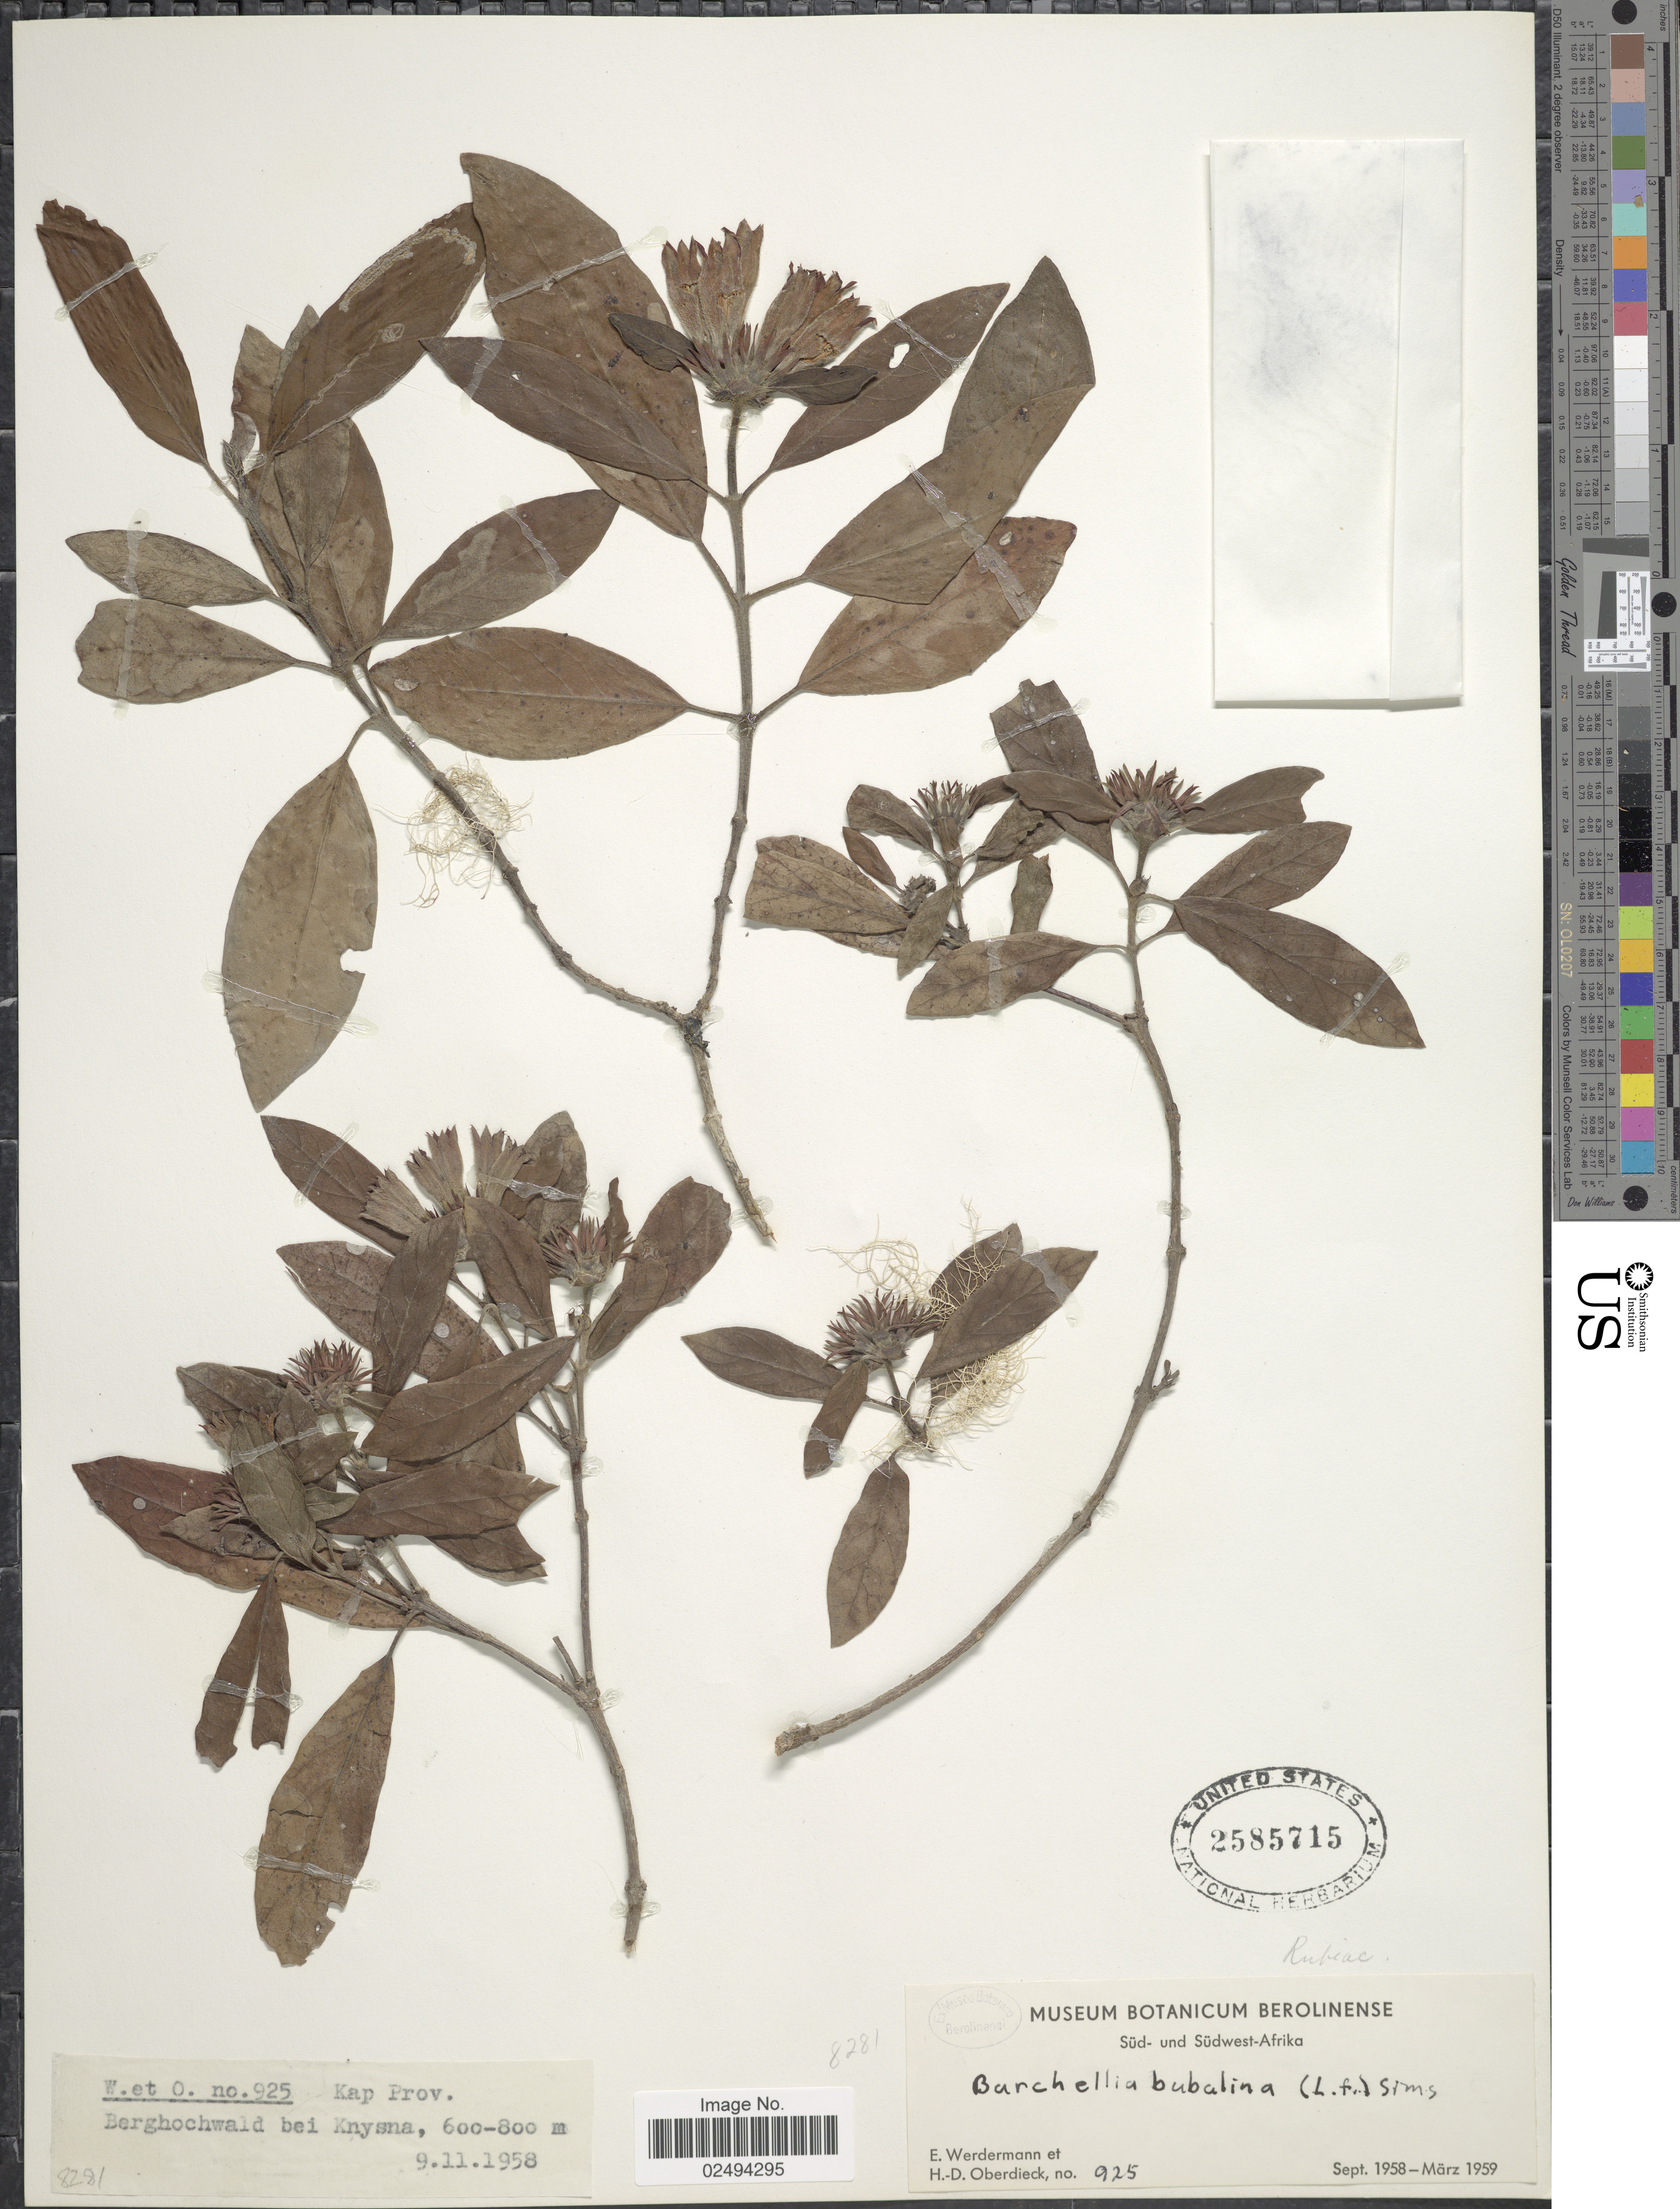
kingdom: Plantae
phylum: Tracheophyta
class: Magnoliopsida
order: Gentianales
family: Rubiaceae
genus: Burchellia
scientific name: Burchellia bubalina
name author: (L. f.) Sims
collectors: E. Werdermann & H. Oberdieck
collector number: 925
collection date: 1958-09-11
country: South Africa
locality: Süd- und Südwest-Afrika. Kap Prov., Berghochwald bei Knysna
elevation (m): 600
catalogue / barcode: US 2585715